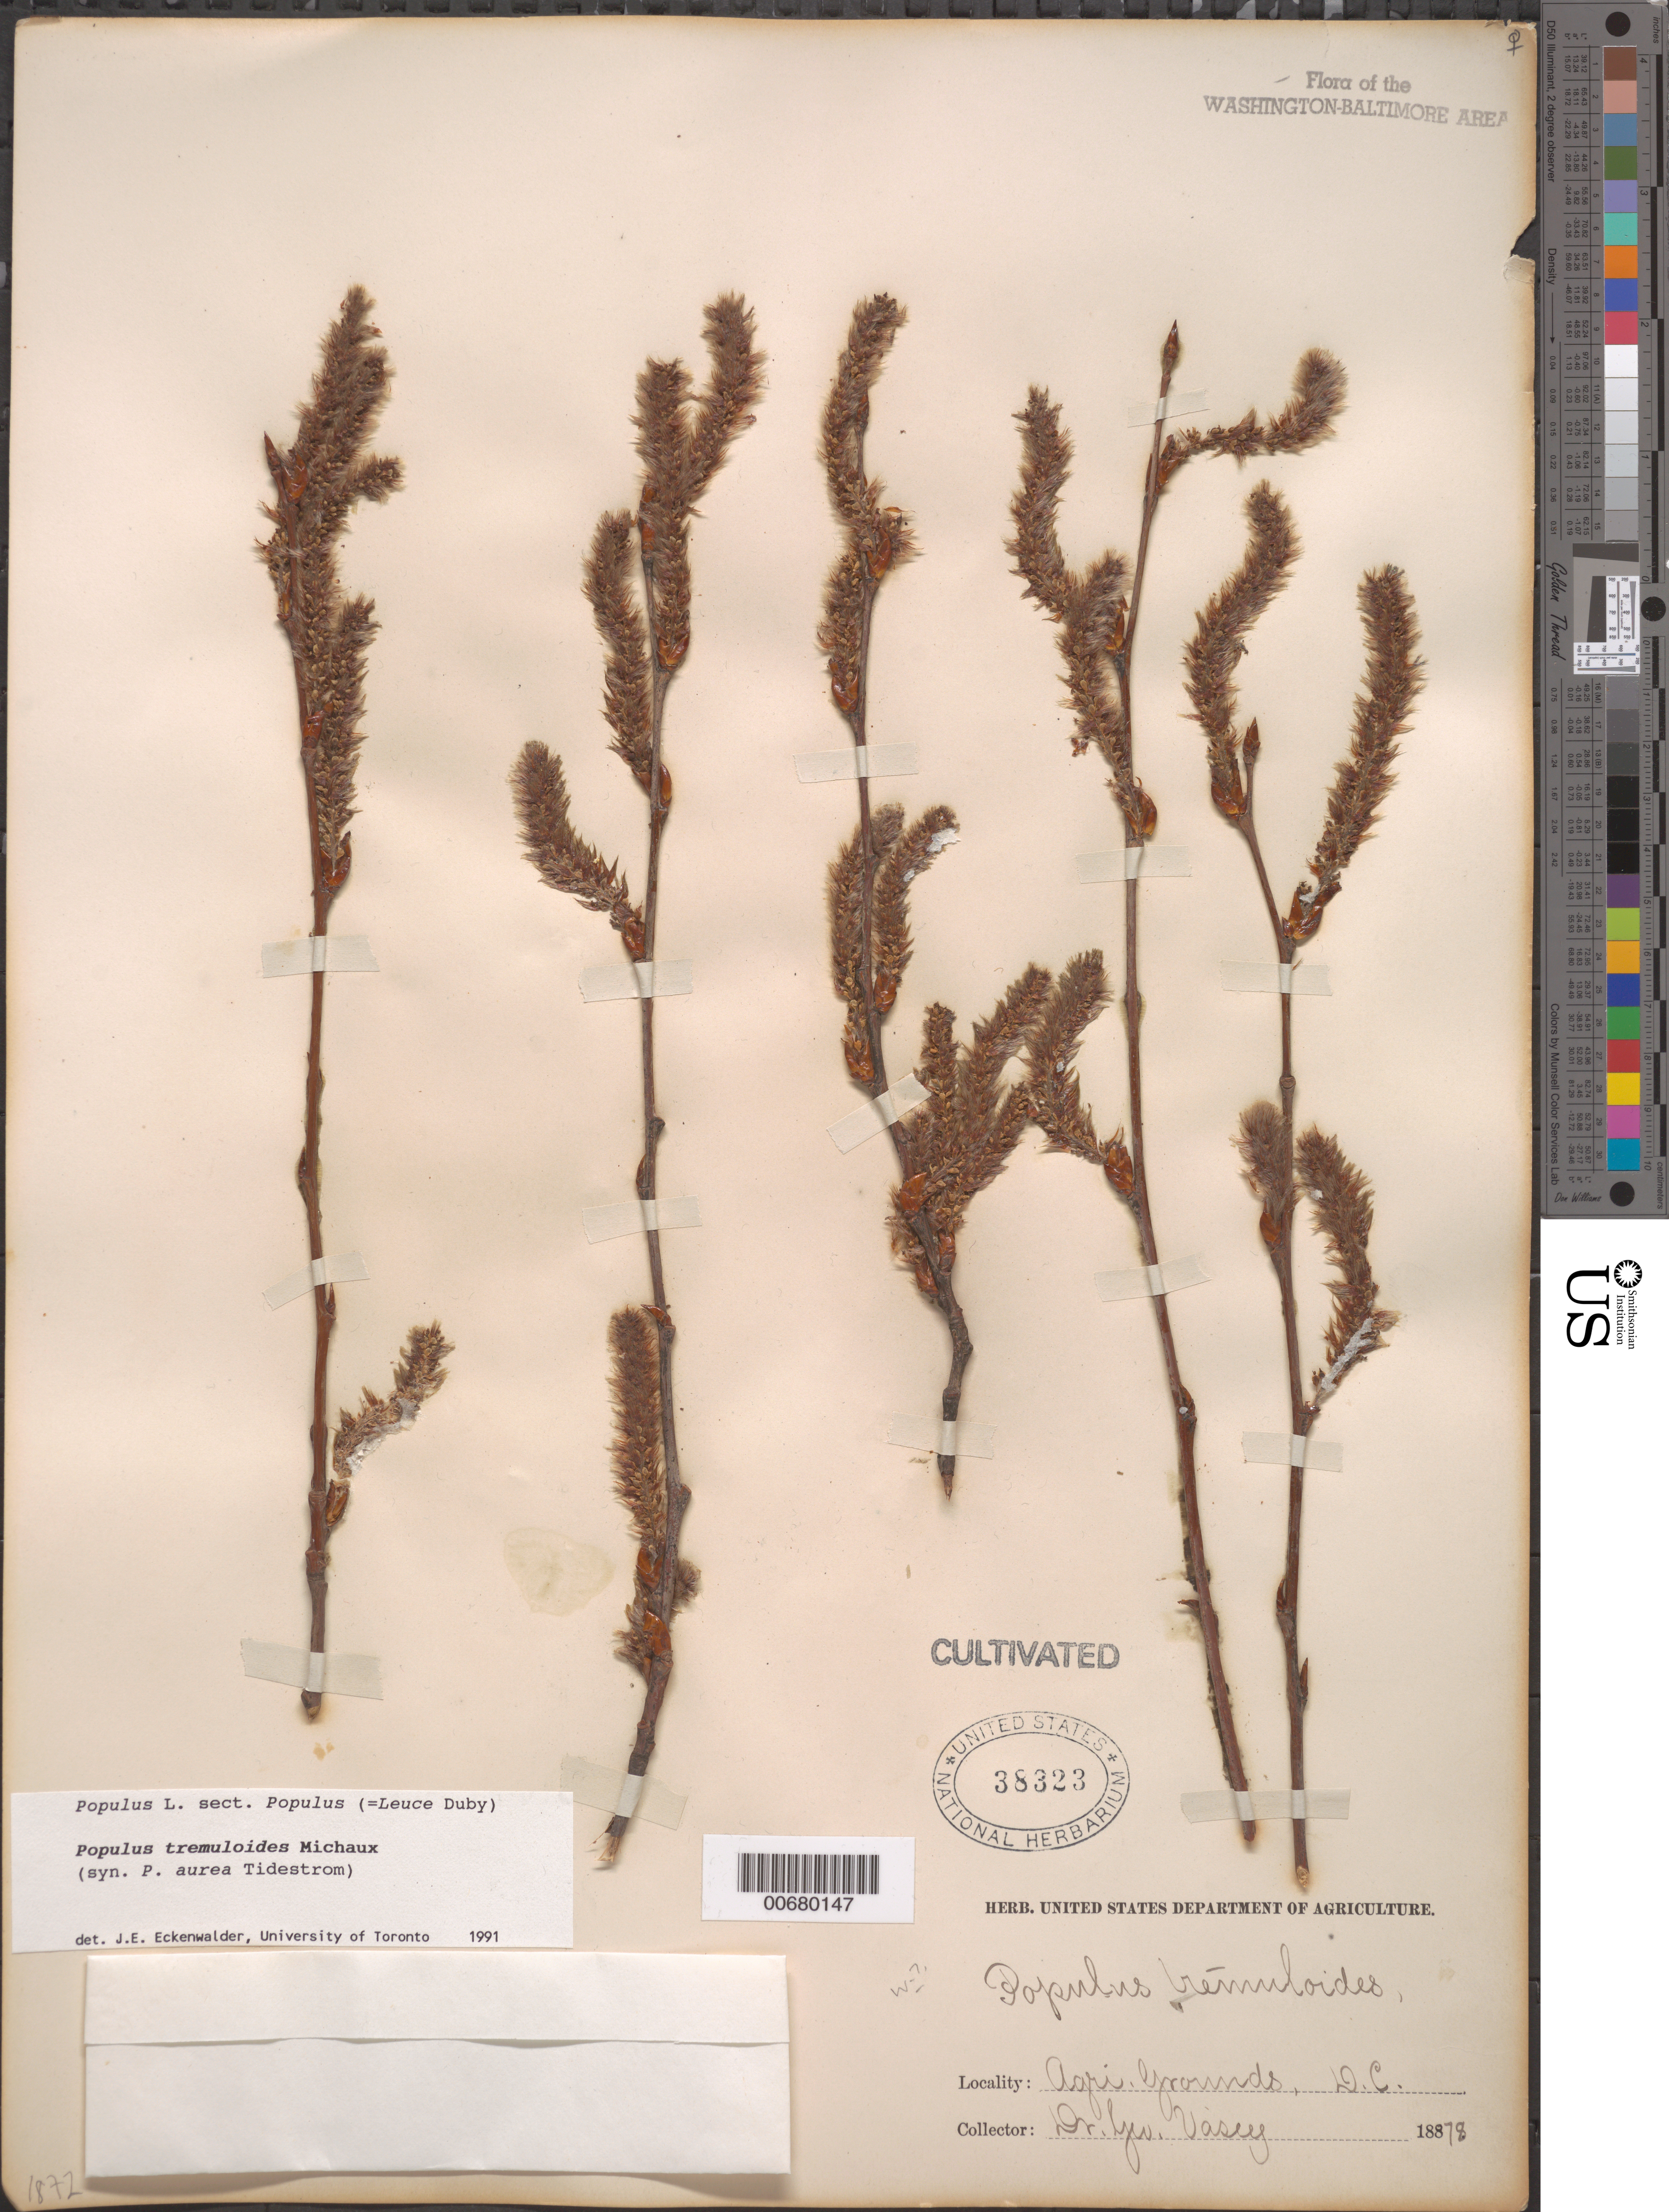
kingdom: Plantae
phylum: Tracheophyta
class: Magnoliopsida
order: Malpighiales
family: Salicaceae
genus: Populus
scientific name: Populus tremuloides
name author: Michx.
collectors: G. R. Vasey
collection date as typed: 1878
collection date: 1878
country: United States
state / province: District of Columbia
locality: Agricultural Grounds, Washington, D.C.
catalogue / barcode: US 38323